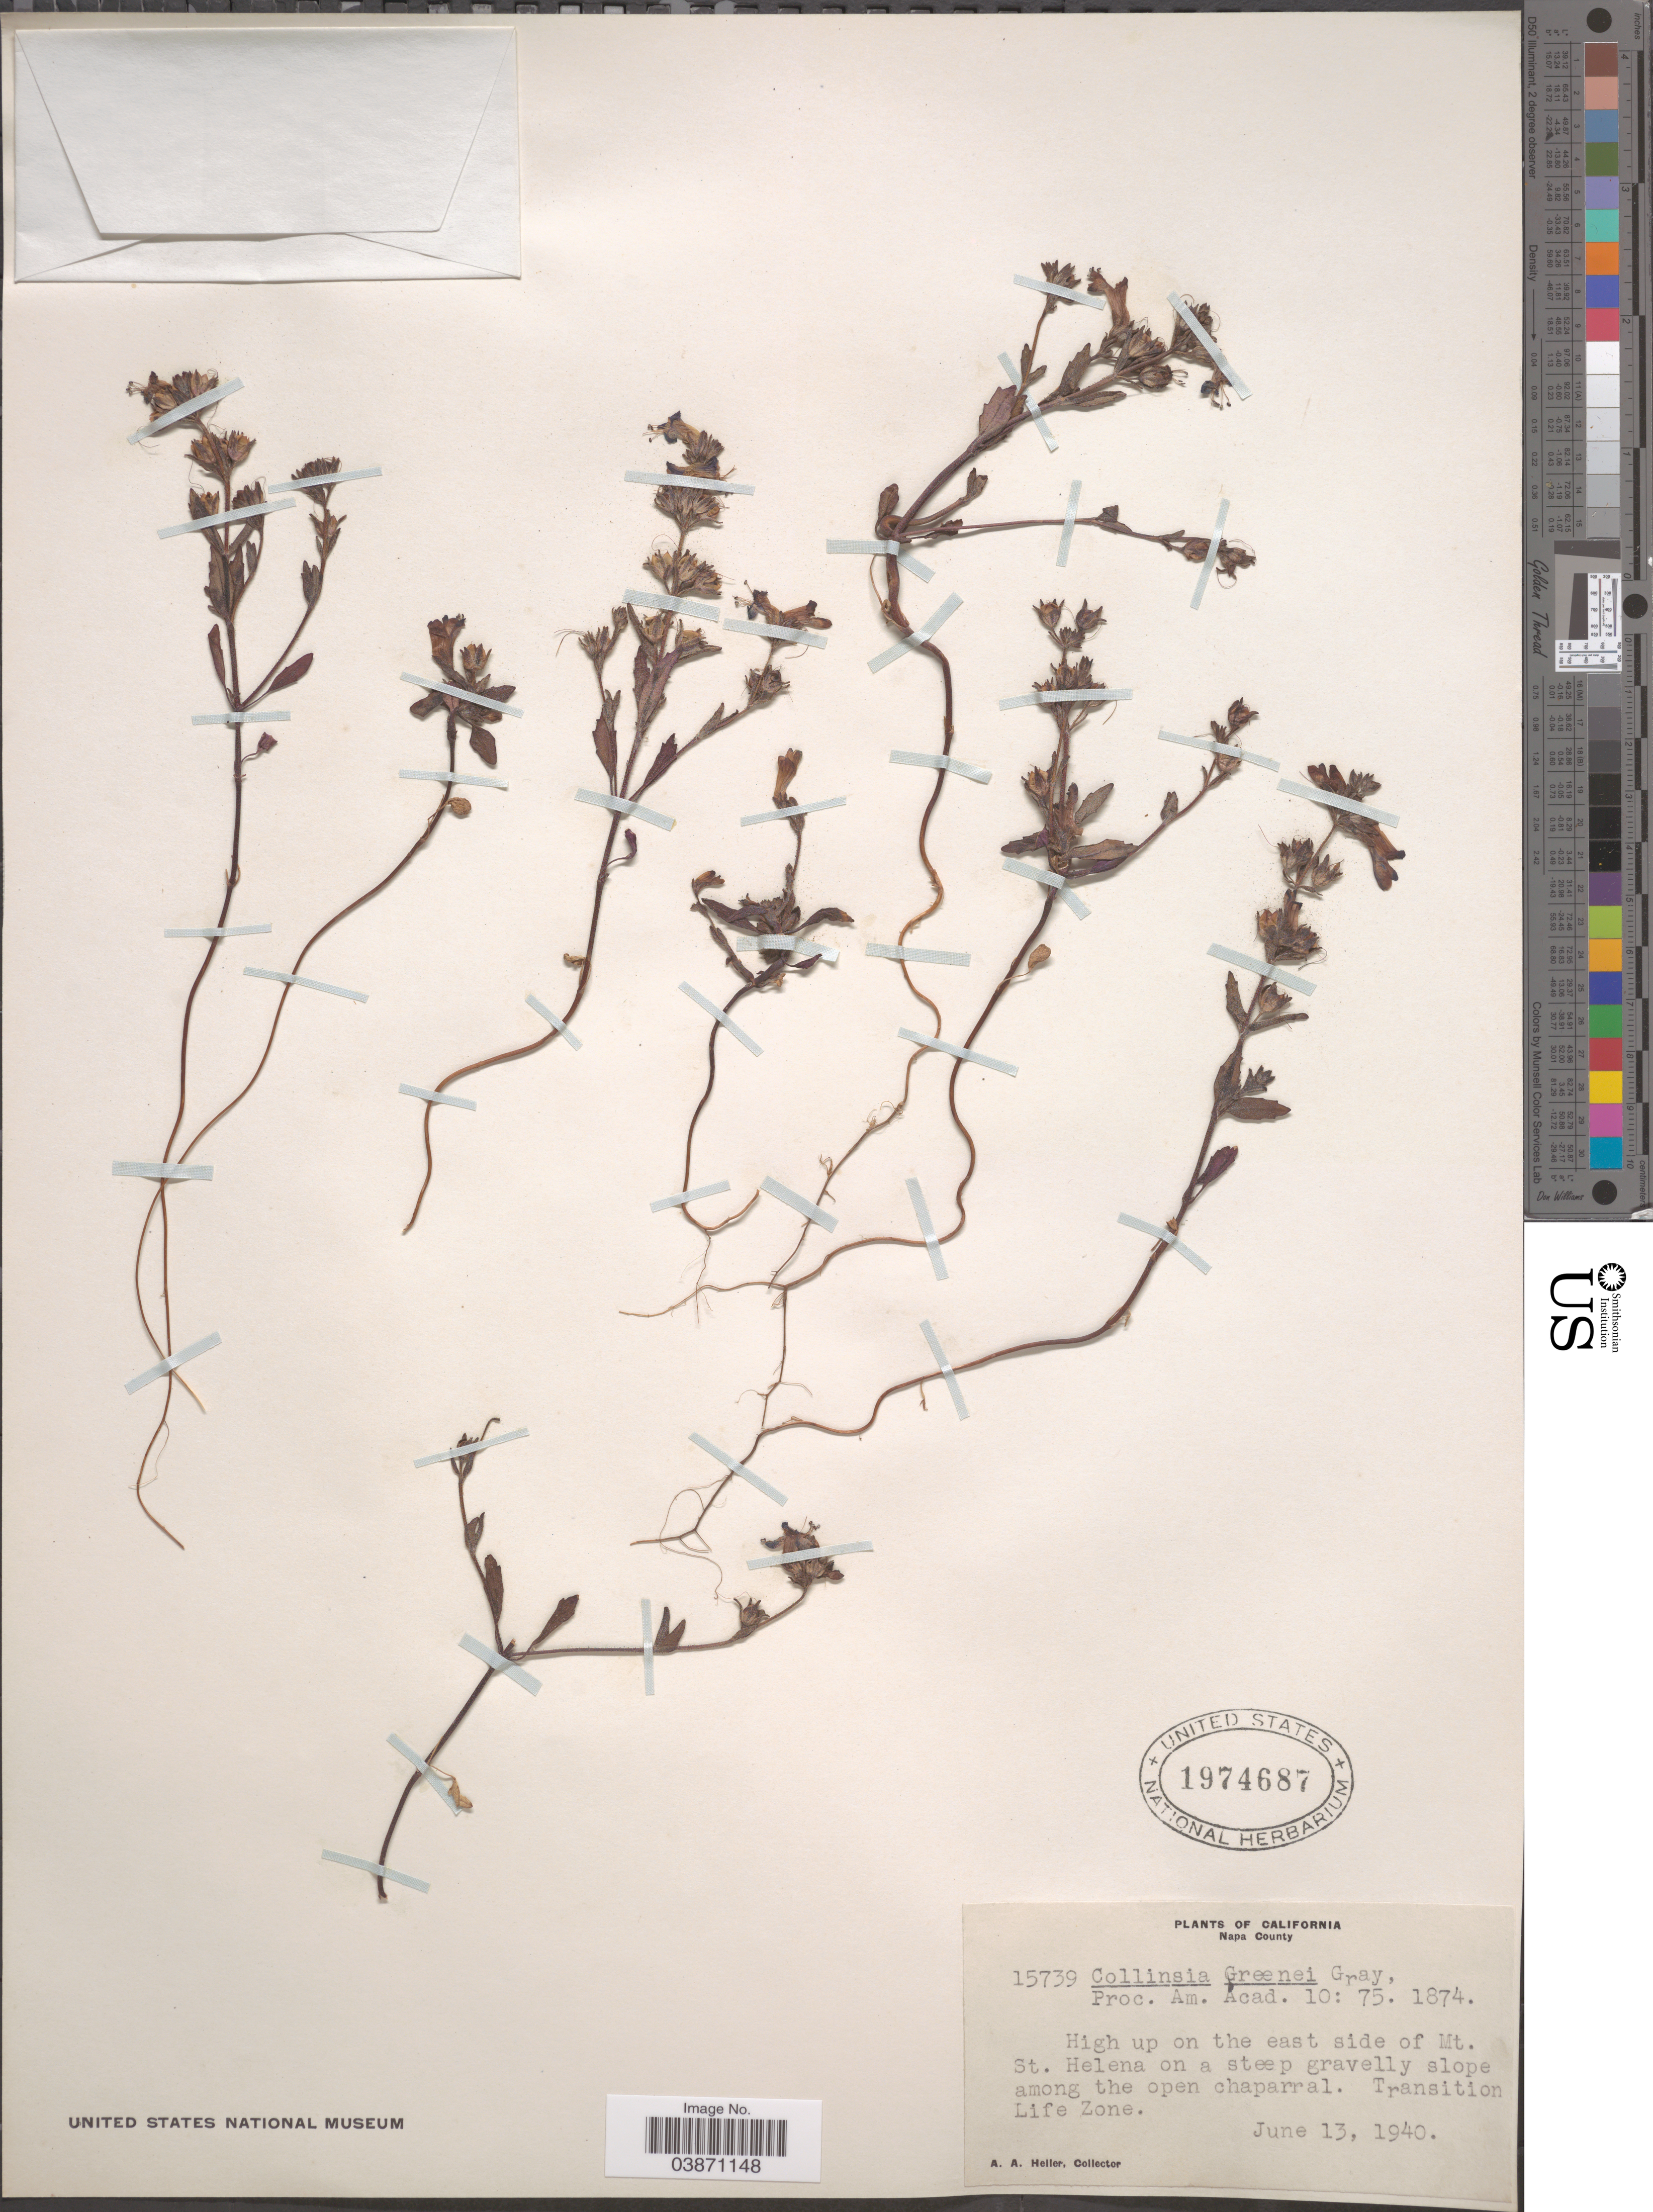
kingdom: Plantae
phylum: Tracheophyta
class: Magnoliopsida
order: Lamiales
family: Plantaginaceae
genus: Collinsia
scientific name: Collinsia greenei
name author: A. Gray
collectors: A. A. Heller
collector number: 15739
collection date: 1940-06-13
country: United States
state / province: California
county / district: Napa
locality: Napa County. High up on the east side of Mt. St. Helena on a steep gravelly slope among the open chaparral. Transition Life Zone.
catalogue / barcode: US 1974687